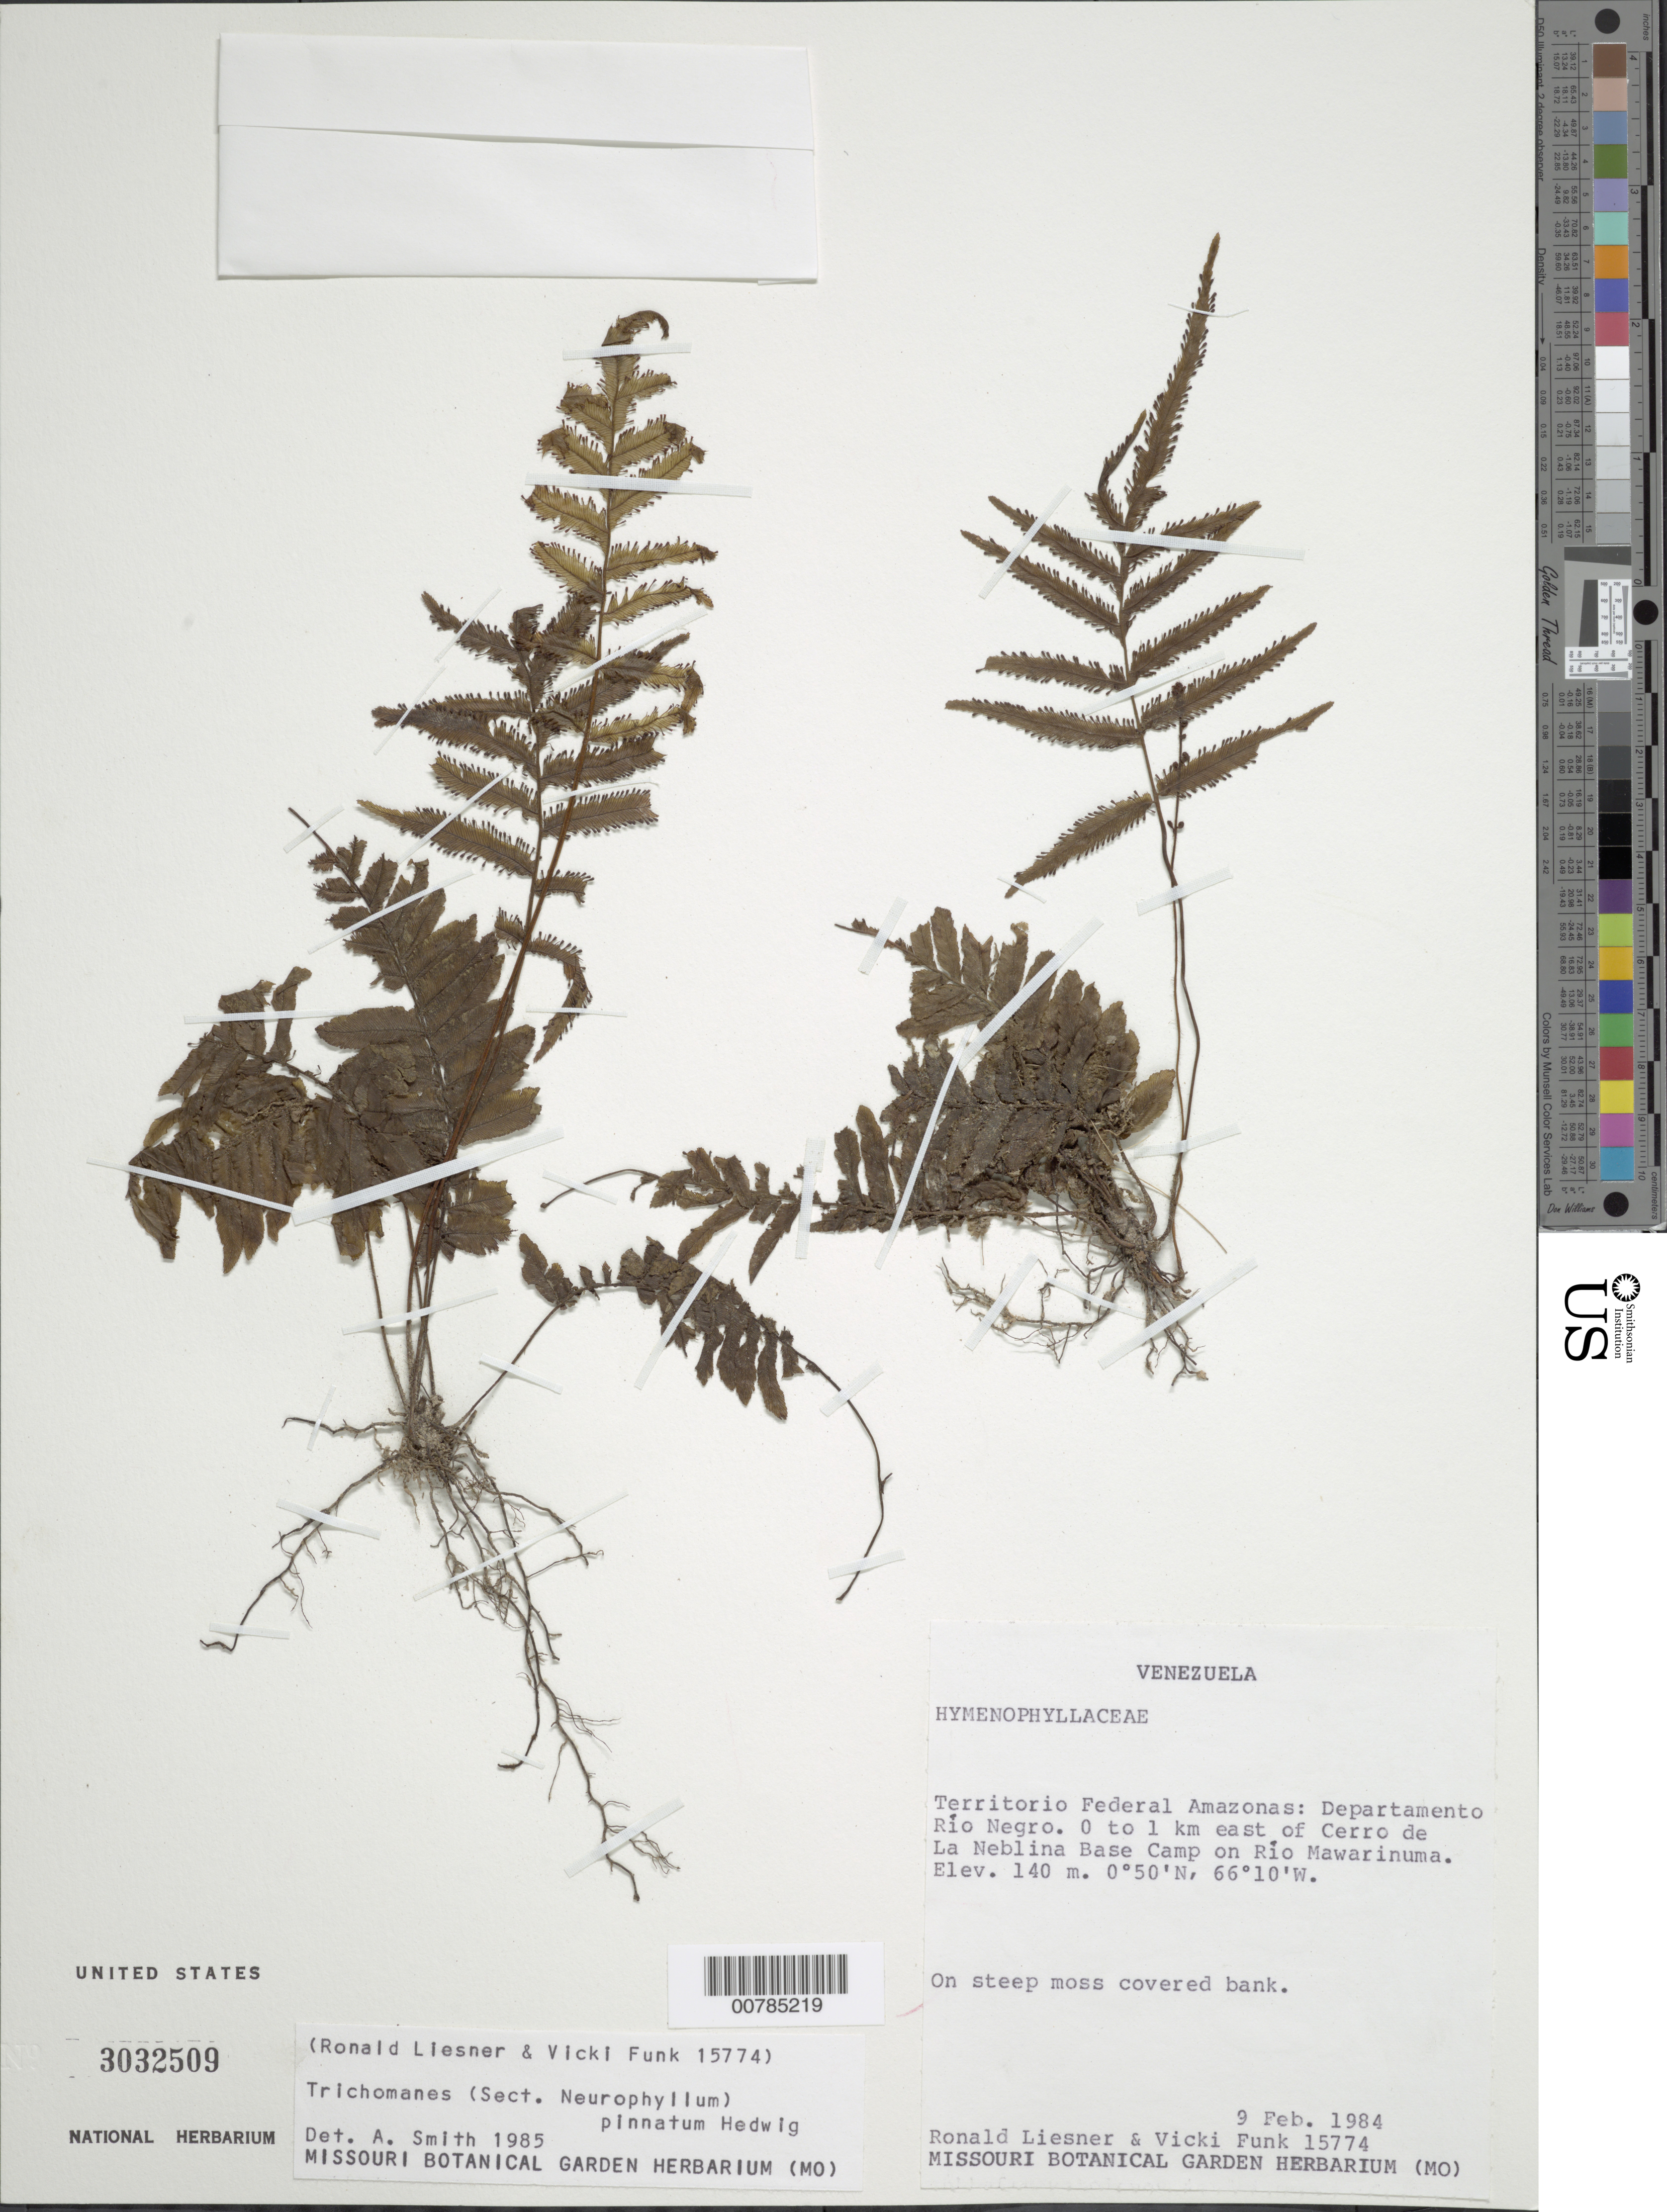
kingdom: Plantae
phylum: Tracheophyta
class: Polypodiopsida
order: Hymenophyllales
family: Hymenophyllaceae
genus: Trichomanes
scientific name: Trichomanes pinnatum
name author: Hedw.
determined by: Smith, Alan R., (UC)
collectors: R. L. Liesner & V. Funk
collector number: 15774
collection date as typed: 9-Feb-84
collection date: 1984-02-09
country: Venezuela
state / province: Amazonas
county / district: Río Negro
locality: Río Mawarinuma, 0-1 km E of Cerro de La Neblina Base Camp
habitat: Steep, moss covered bank.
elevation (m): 140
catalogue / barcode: US 3032509